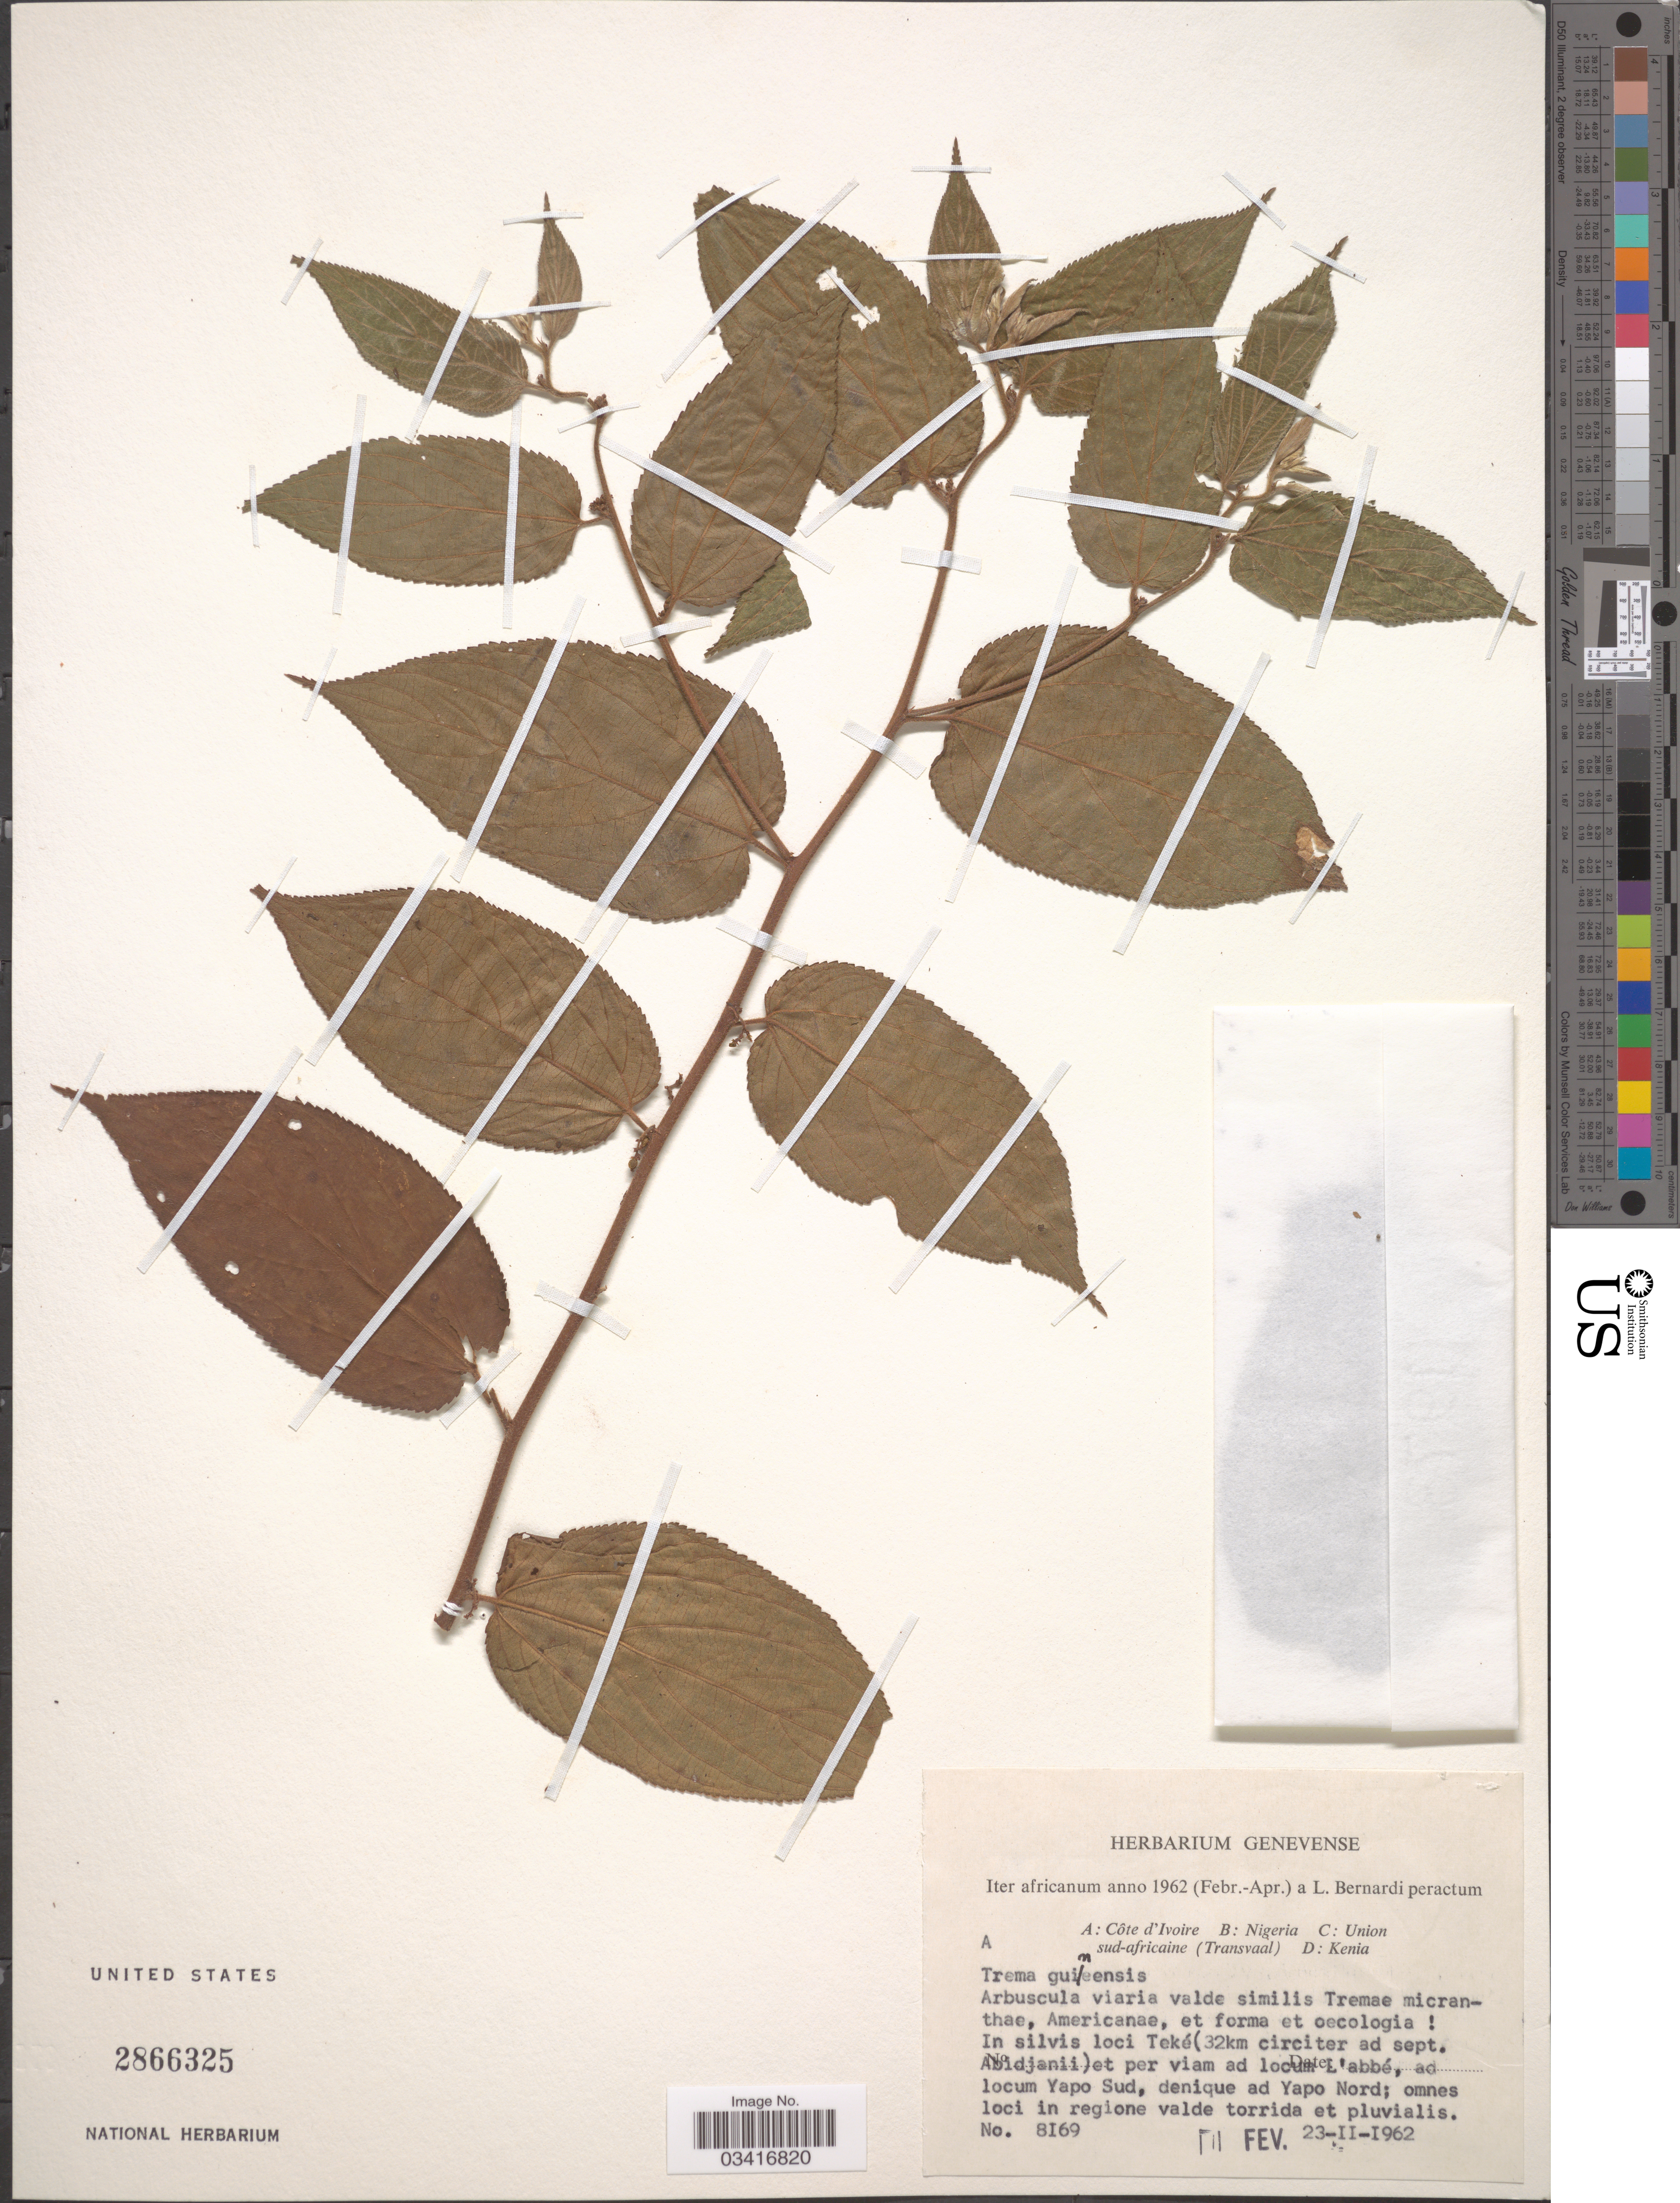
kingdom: Plantae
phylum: Tracheophyta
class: Magnoliopsida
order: Rosales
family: Cannabaceae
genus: Trema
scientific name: Trema guineense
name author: (Schumach. & Thonn.) Ficalho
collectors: L. Bernardi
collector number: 8169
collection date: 1962-11-23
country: Ivory Coast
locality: Côte d'Ivoire. In silvis loci Teké (32km circiter ad sept. Abidjanii) et per viam ad locum L'abbé, ad locum Yapo Sud, denique ad Yapo Nord; omnes loci in regione valde torrida et pluvialis.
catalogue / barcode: US 2866325